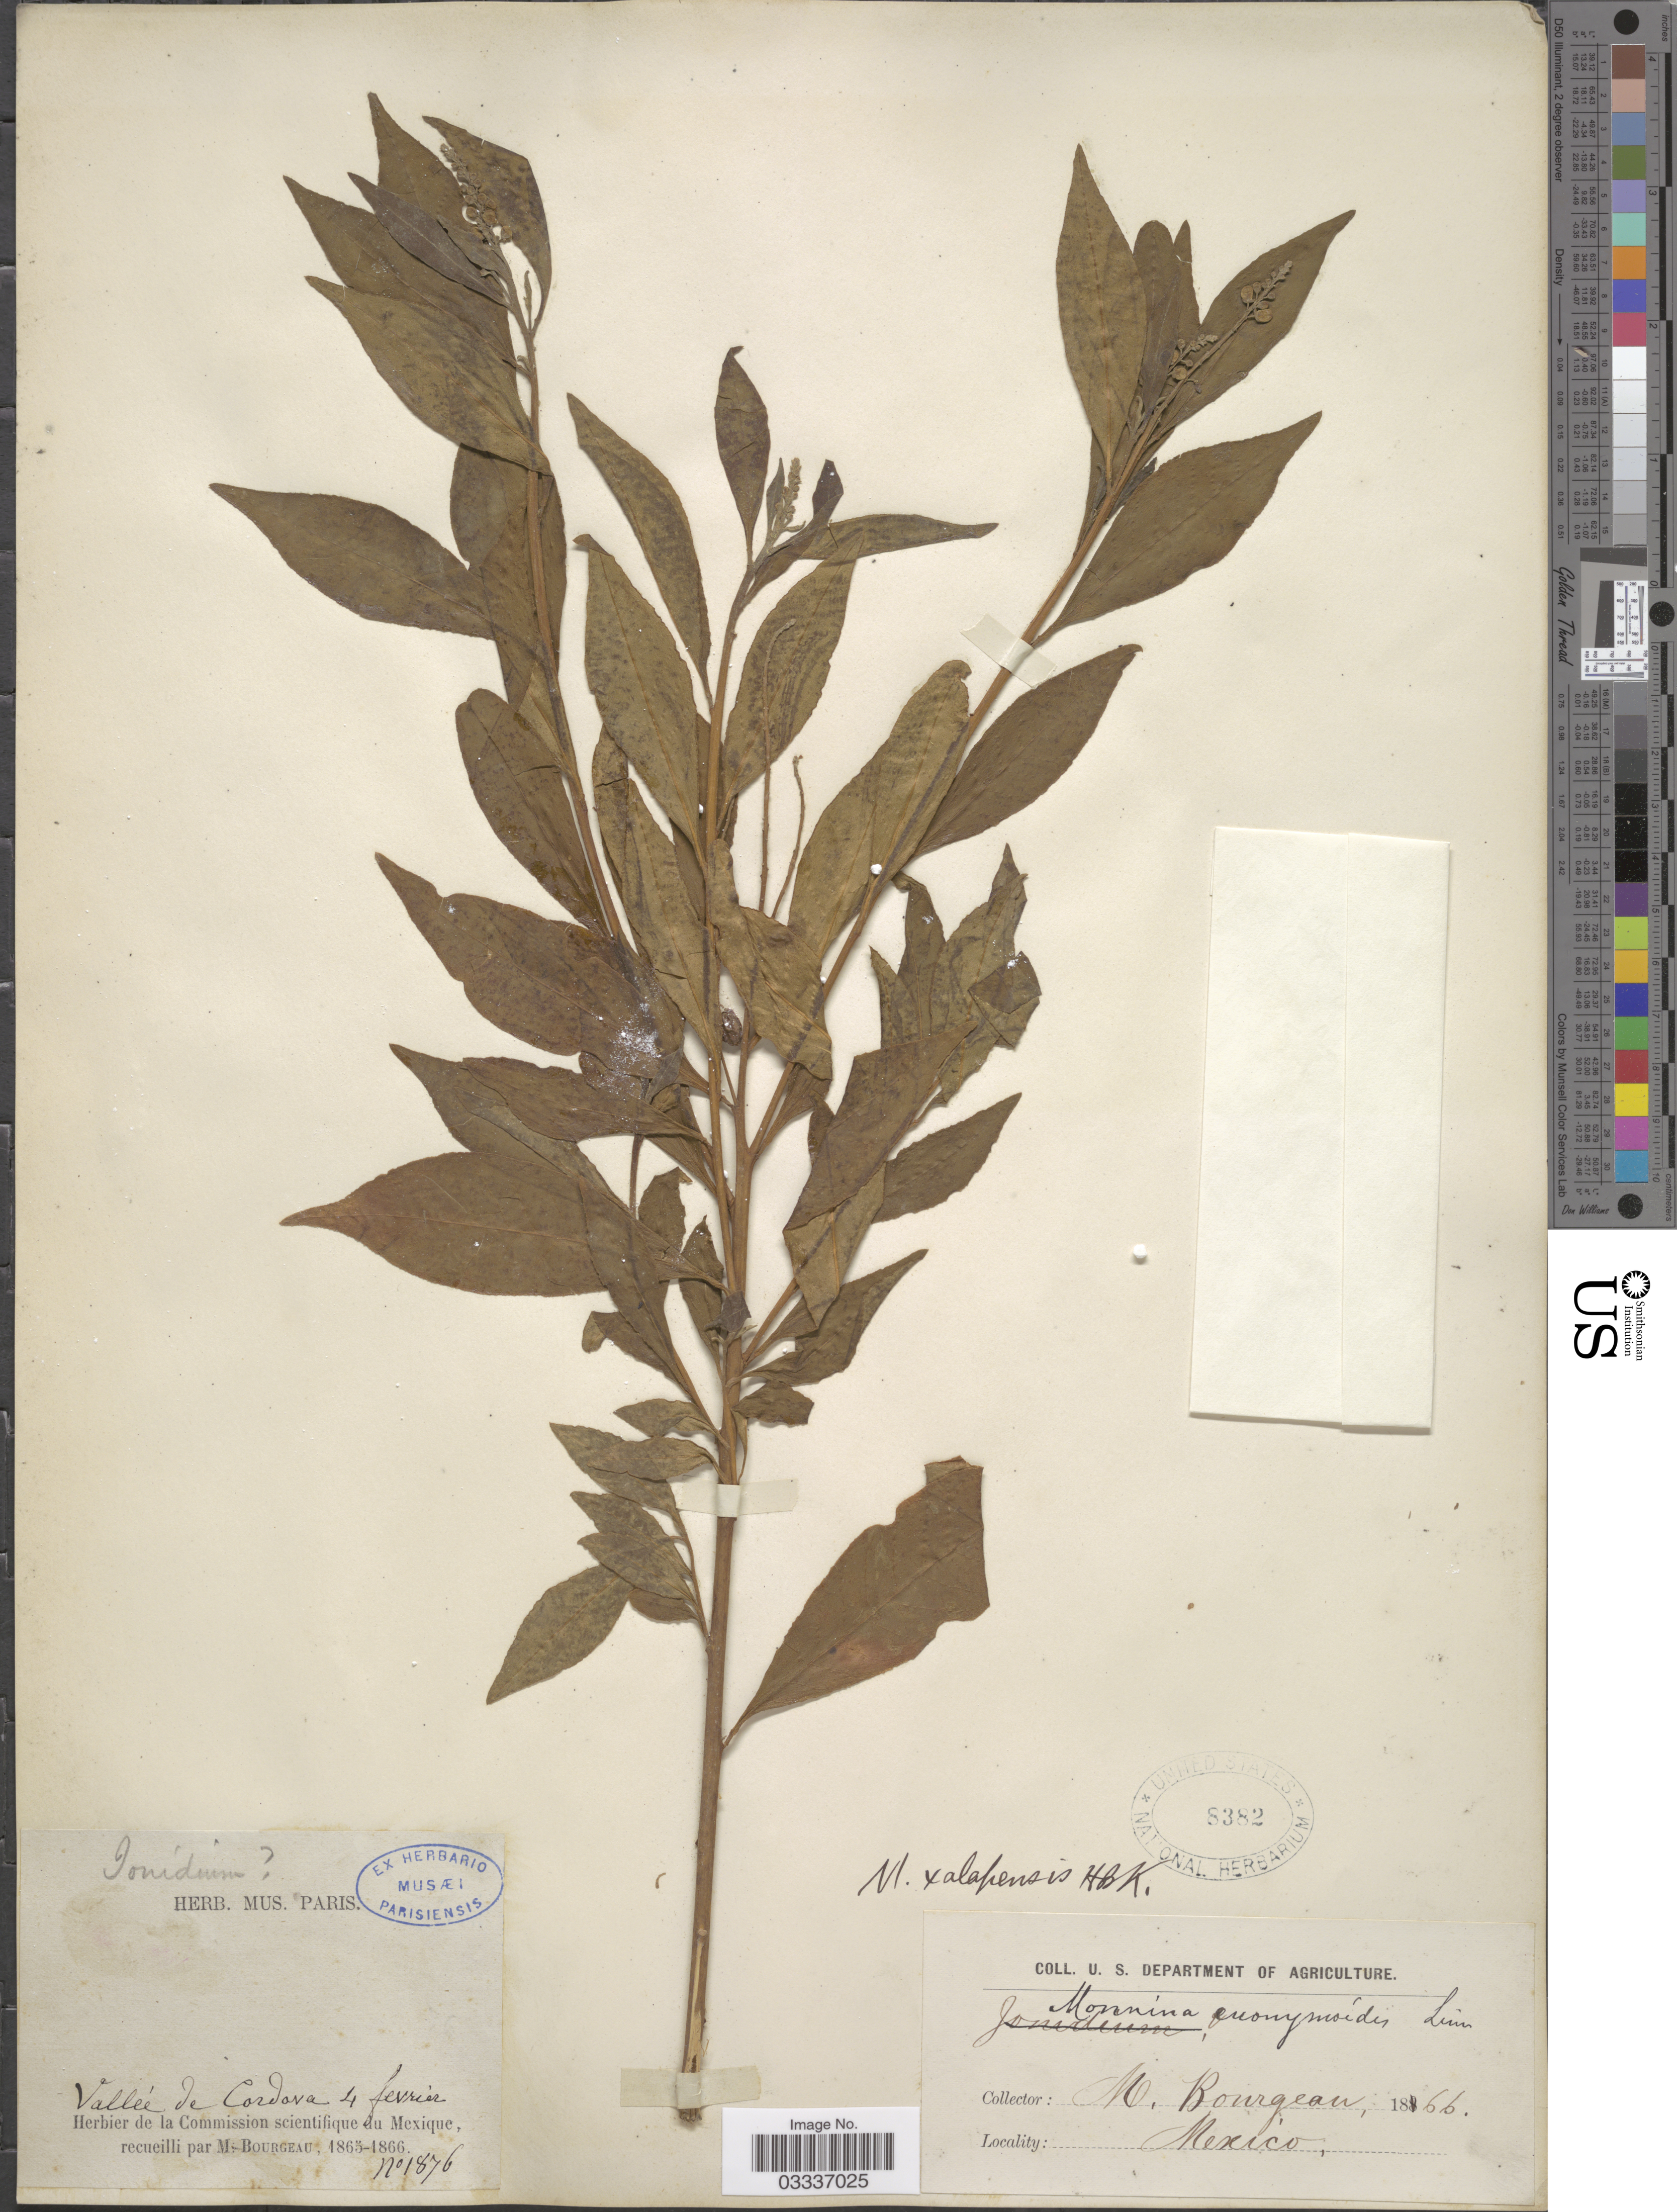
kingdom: Plantae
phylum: Tracheophyta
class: Magnoliopsida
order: Fabales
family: Polygalaceae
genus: Monnina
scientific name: Monnina xalapensis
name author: Kunth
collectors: M. Bourgeau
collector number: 1876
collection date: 1865-02-04/1866-02-04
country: Mexico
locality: Vallée de Cordova.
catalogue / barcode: US 8382